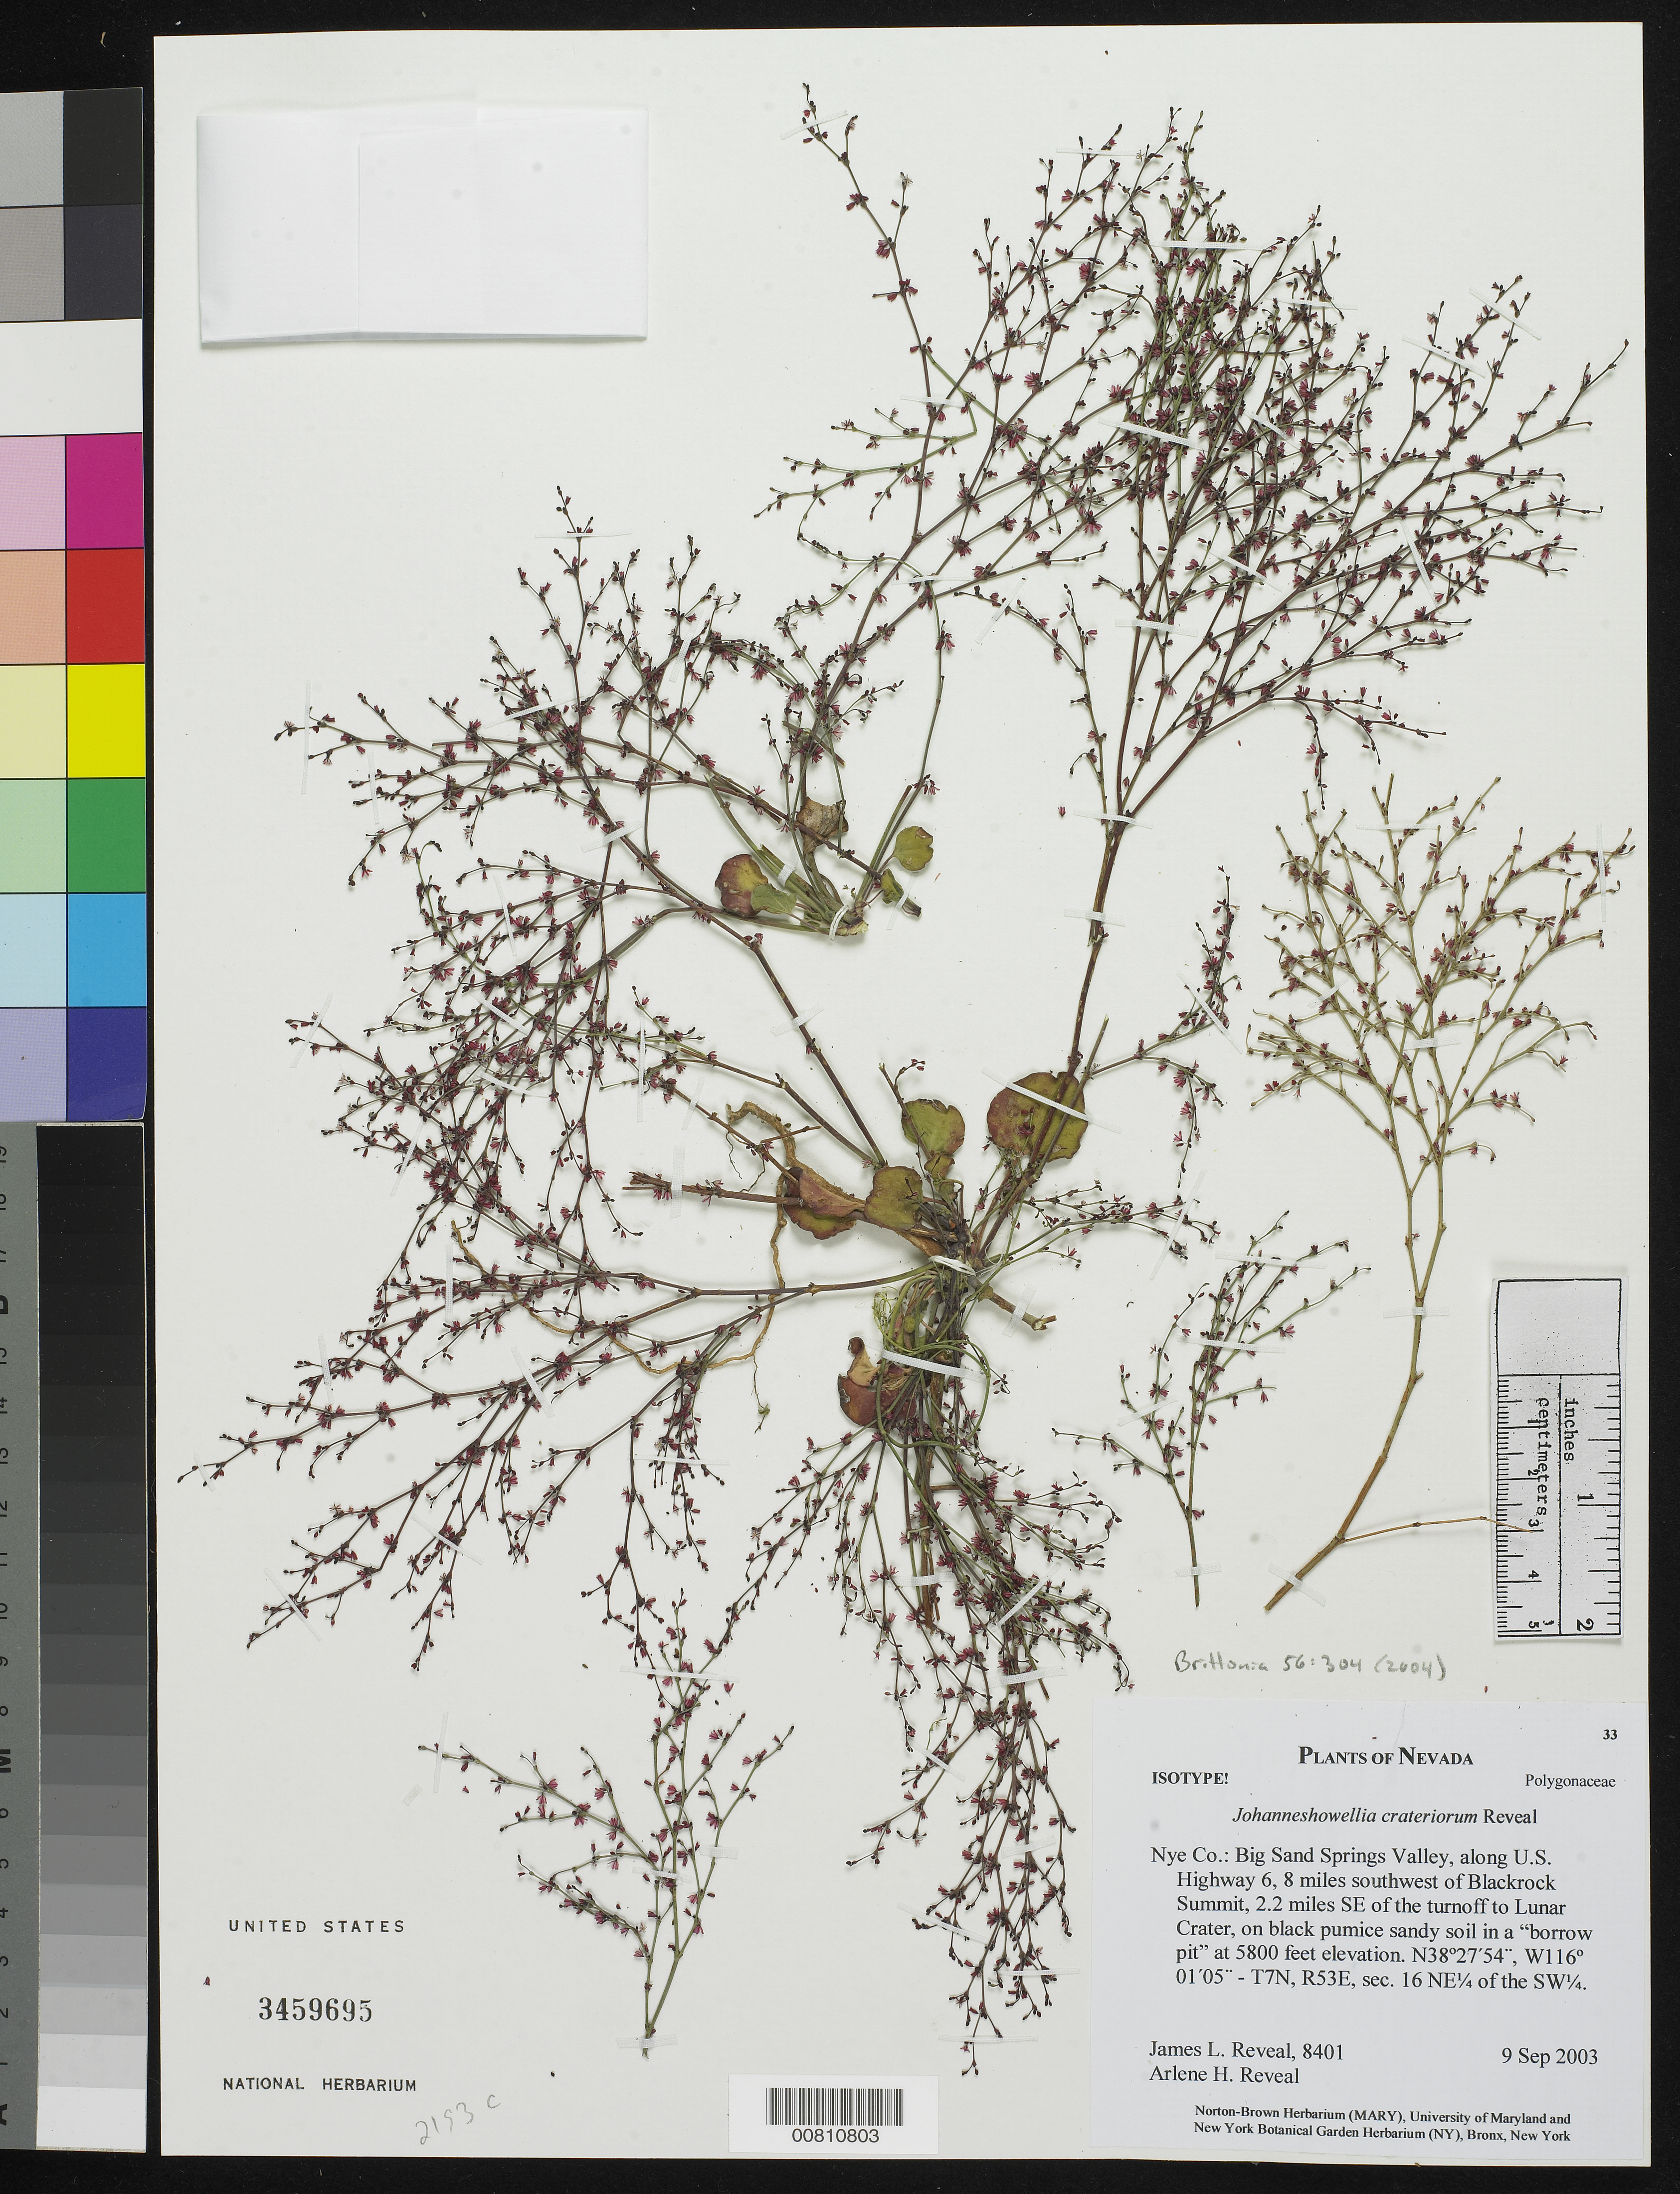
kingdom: Plantae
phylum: Tracheophyta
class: Magnoliopsida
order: Caryophyllales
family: Polygonaceae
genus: Johanneshowellia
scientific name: Johanneshowellia crateriorum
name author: Reveal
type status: Isotype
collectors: J. L. Reveal & A. H. Reveal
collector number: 8401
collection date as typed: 09 Sep 2003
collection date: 2003-09-09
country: United States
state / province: Nevada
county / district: Nye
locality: Nye Co.: Big Sand Springs Valley, along U.S. Highway 6, 8 miles southwest of Blackrock Summit, 2.2 miles SE of the turnoff to Lunar Crater.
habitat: On black pumice sandy soil in a "borrow pit".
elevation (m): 1768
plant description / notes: Holotype at NY.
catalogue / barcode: US 3459695